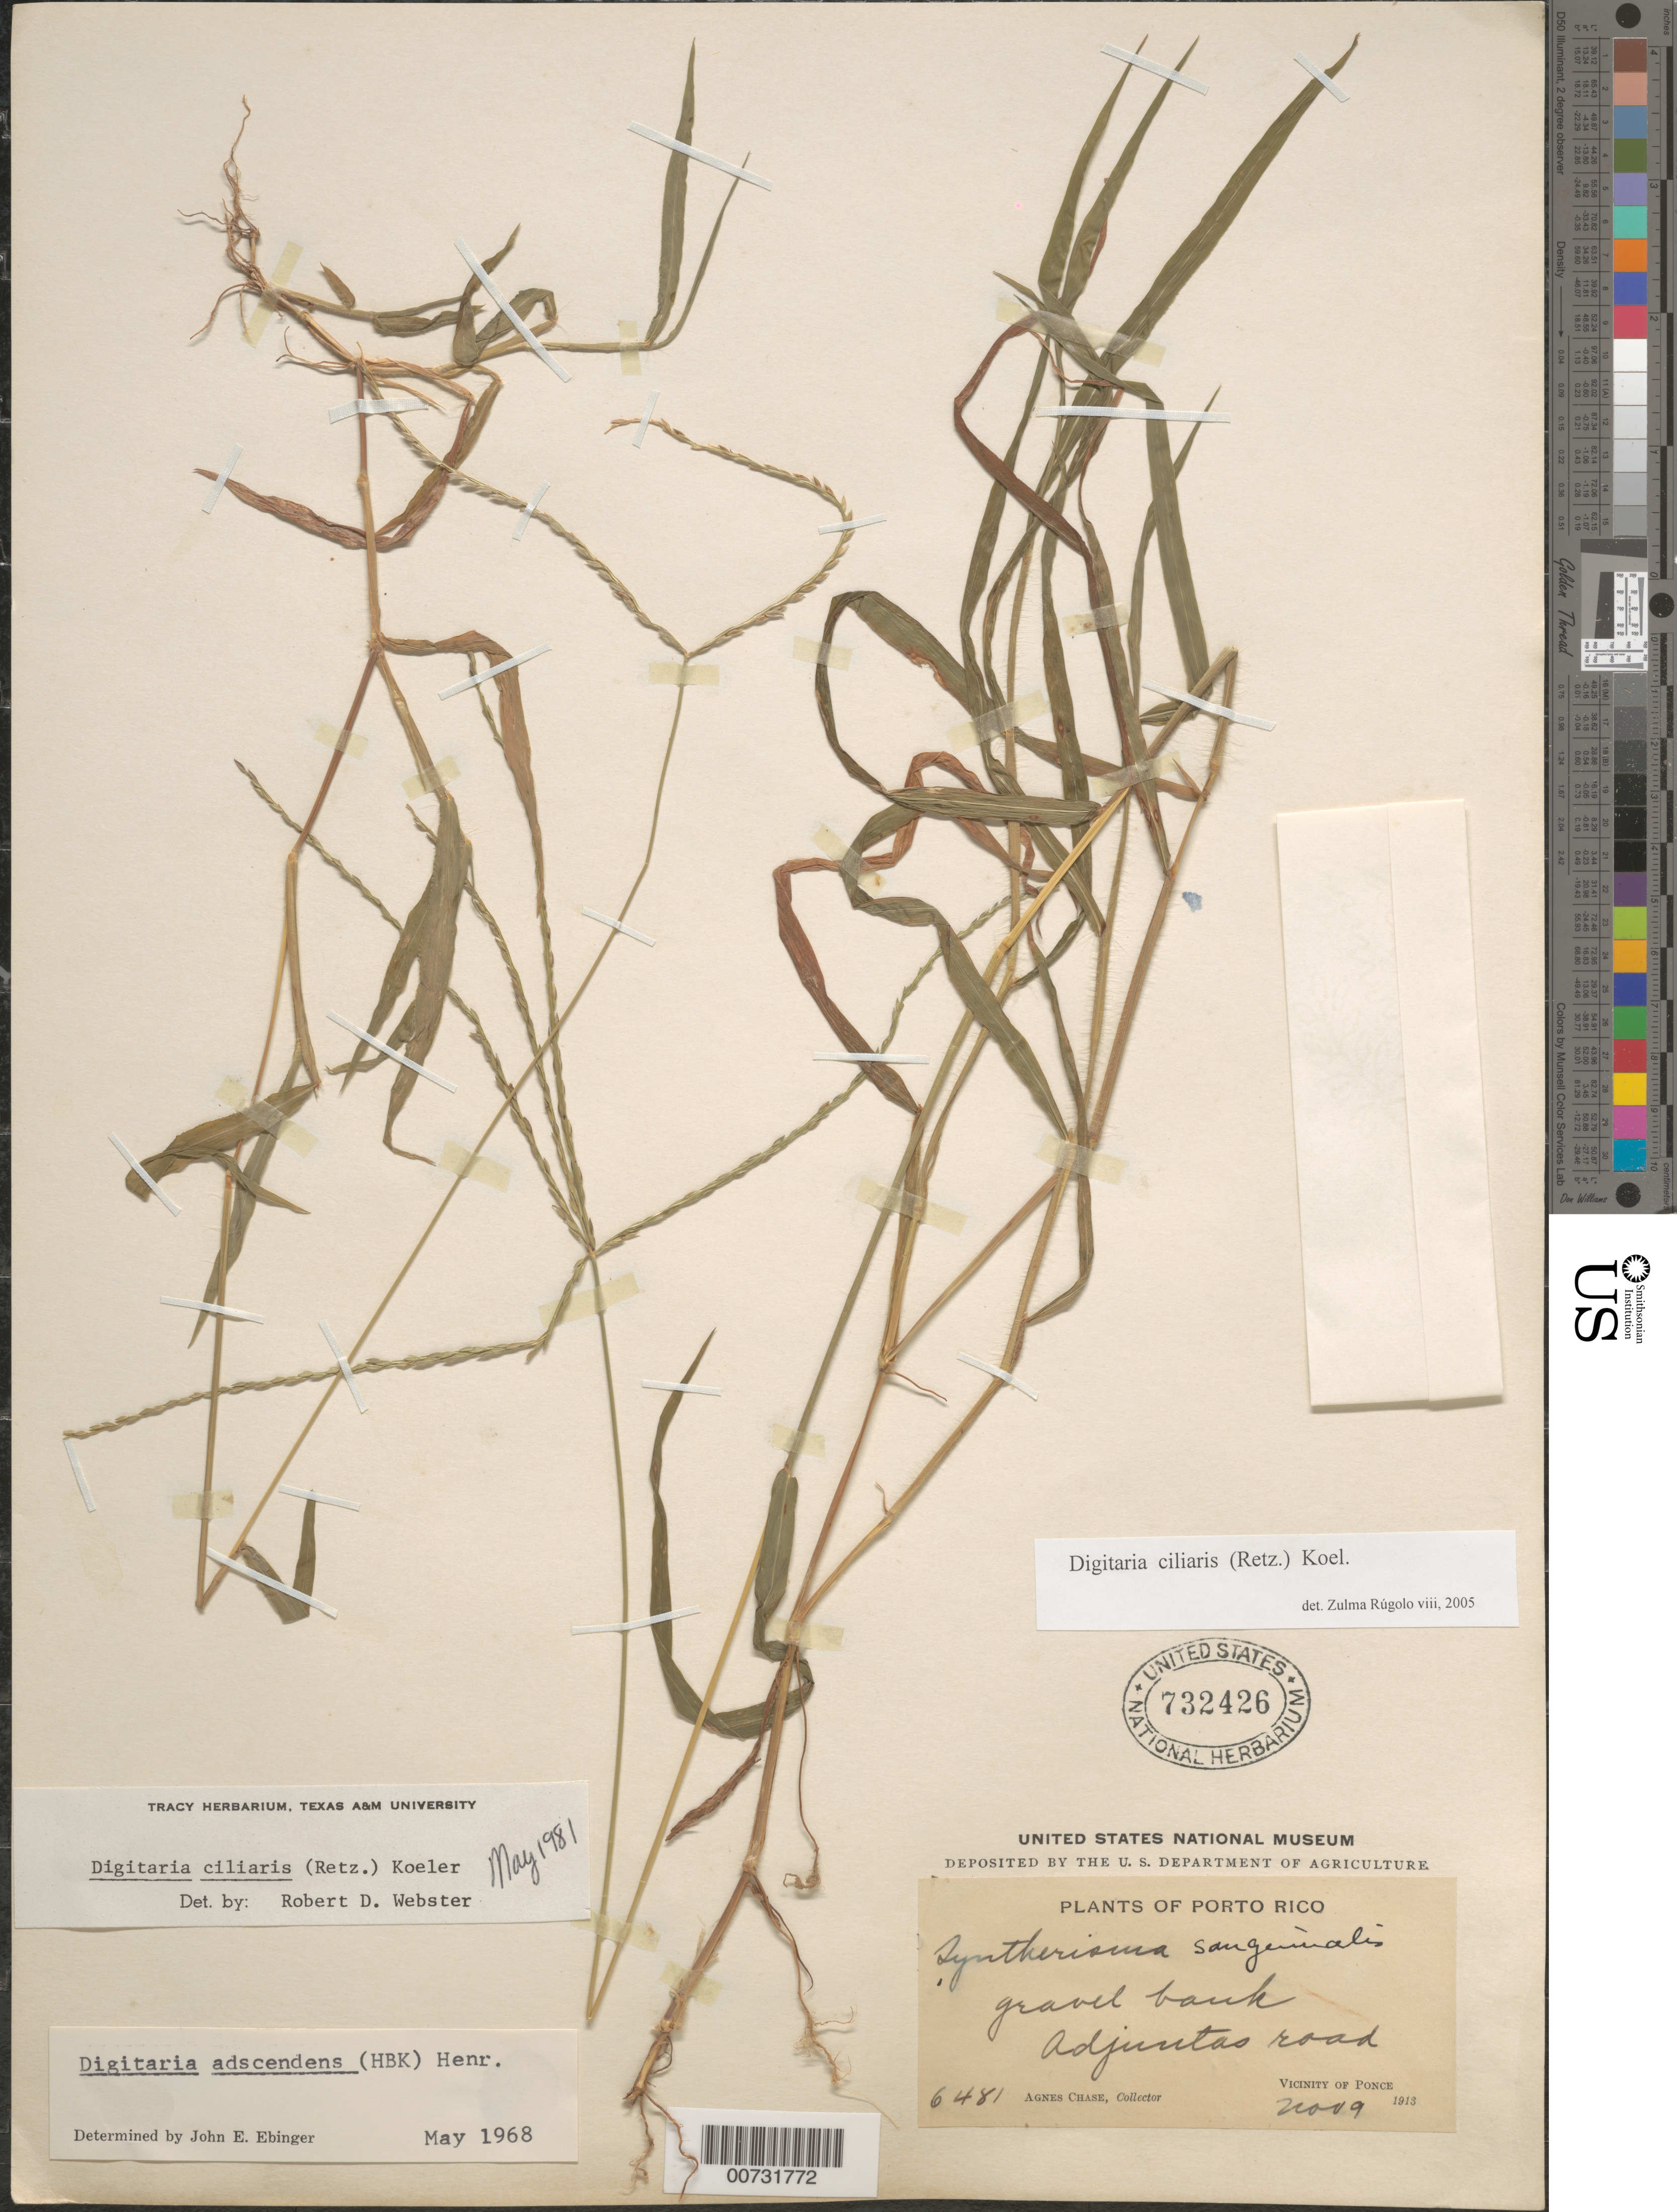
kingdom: Plantae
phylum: Tracheophyta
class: Liliopsida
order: Poales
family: Poaceae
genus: Digitaria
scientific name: Digitaria ciliaris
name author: (Retz.) Koeler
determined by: Webster, Robert D.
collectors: A. Chase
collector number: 6481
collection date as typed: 09 Nov 1913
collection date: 1913-11-09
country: Puerto Rico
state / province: Adjuntas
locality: Adjuntas Road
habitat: Gravel bank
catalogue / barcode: US 732426